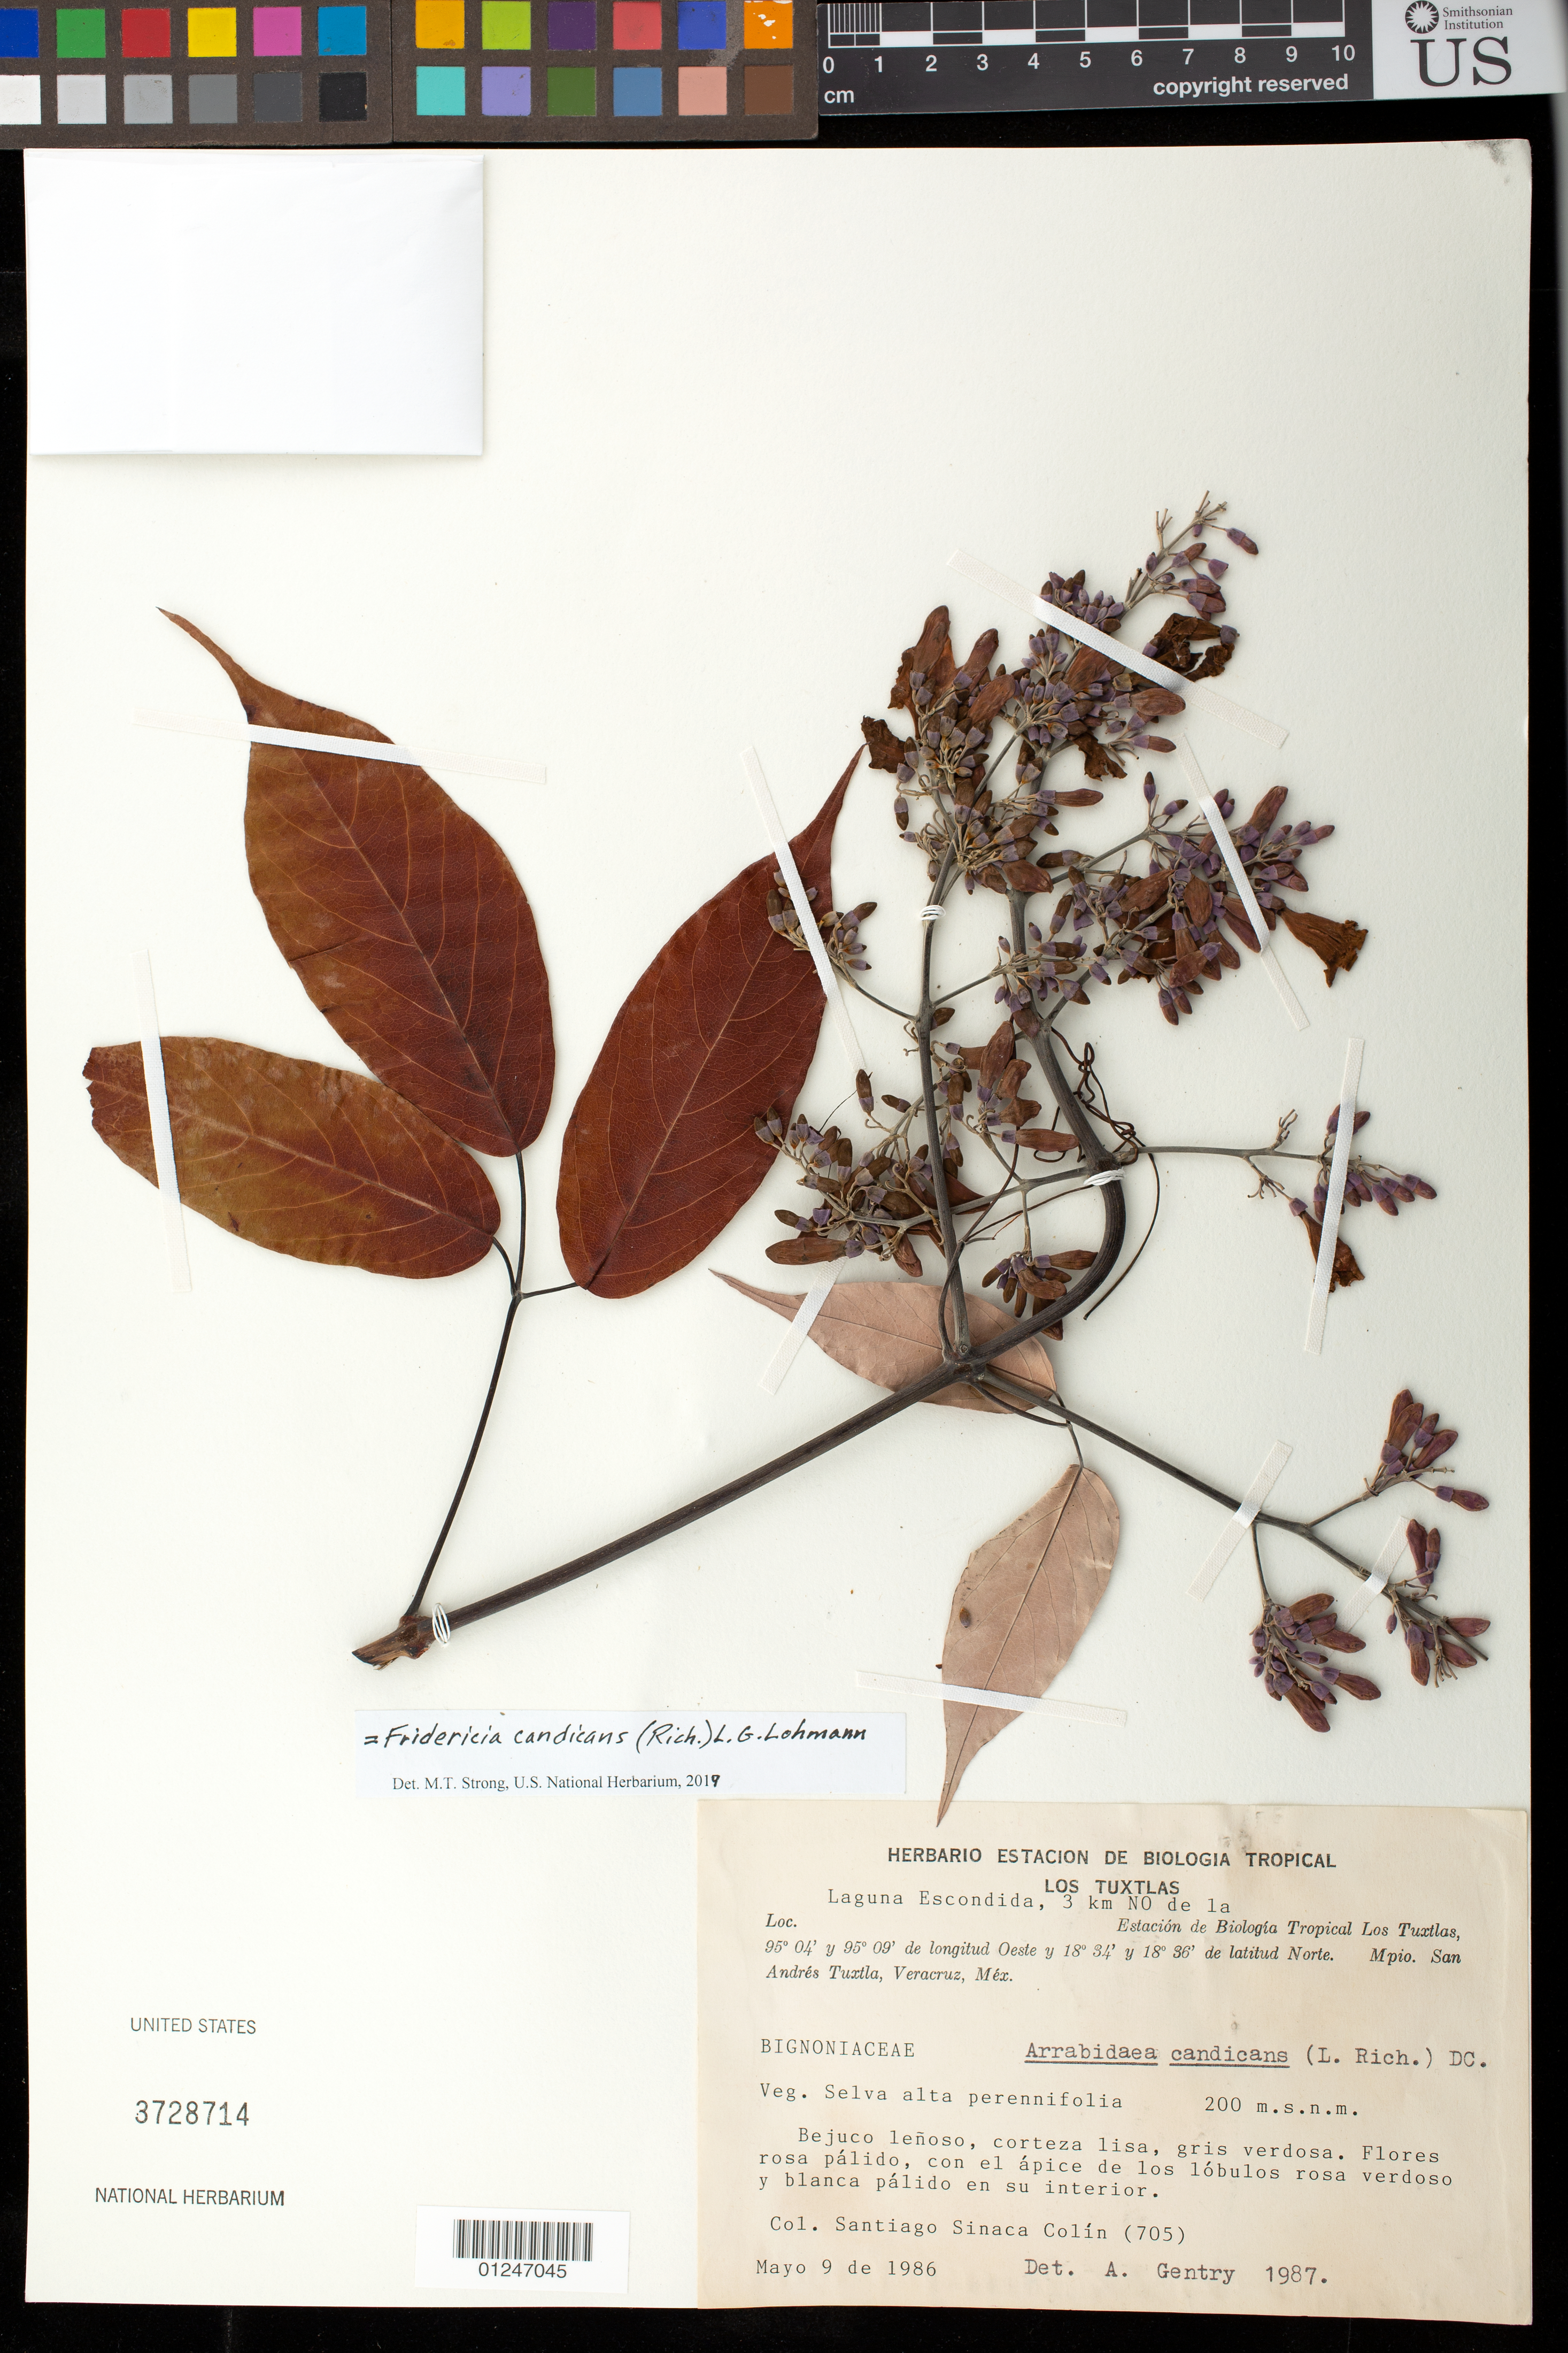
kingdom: Plantae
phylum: Tracheophyta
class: Magnoliopsida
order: Lamiales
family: Bignoniaceae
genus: Fridericia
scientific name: Fridericia candicans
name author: (Rich.) L.G. Lohmann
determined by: Strong, M. T., (US), Smithsonian Institution - National Museum of Natural History (UNITED STATES)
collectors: S. Colin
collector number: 705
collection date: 1986-05-09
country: Mexico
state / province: Veracruz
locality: Estacion de Biologia Tropical Los Tuxtlas. Mpio. San Andres Tuxtla.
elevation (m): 200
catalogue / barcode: US 3728714